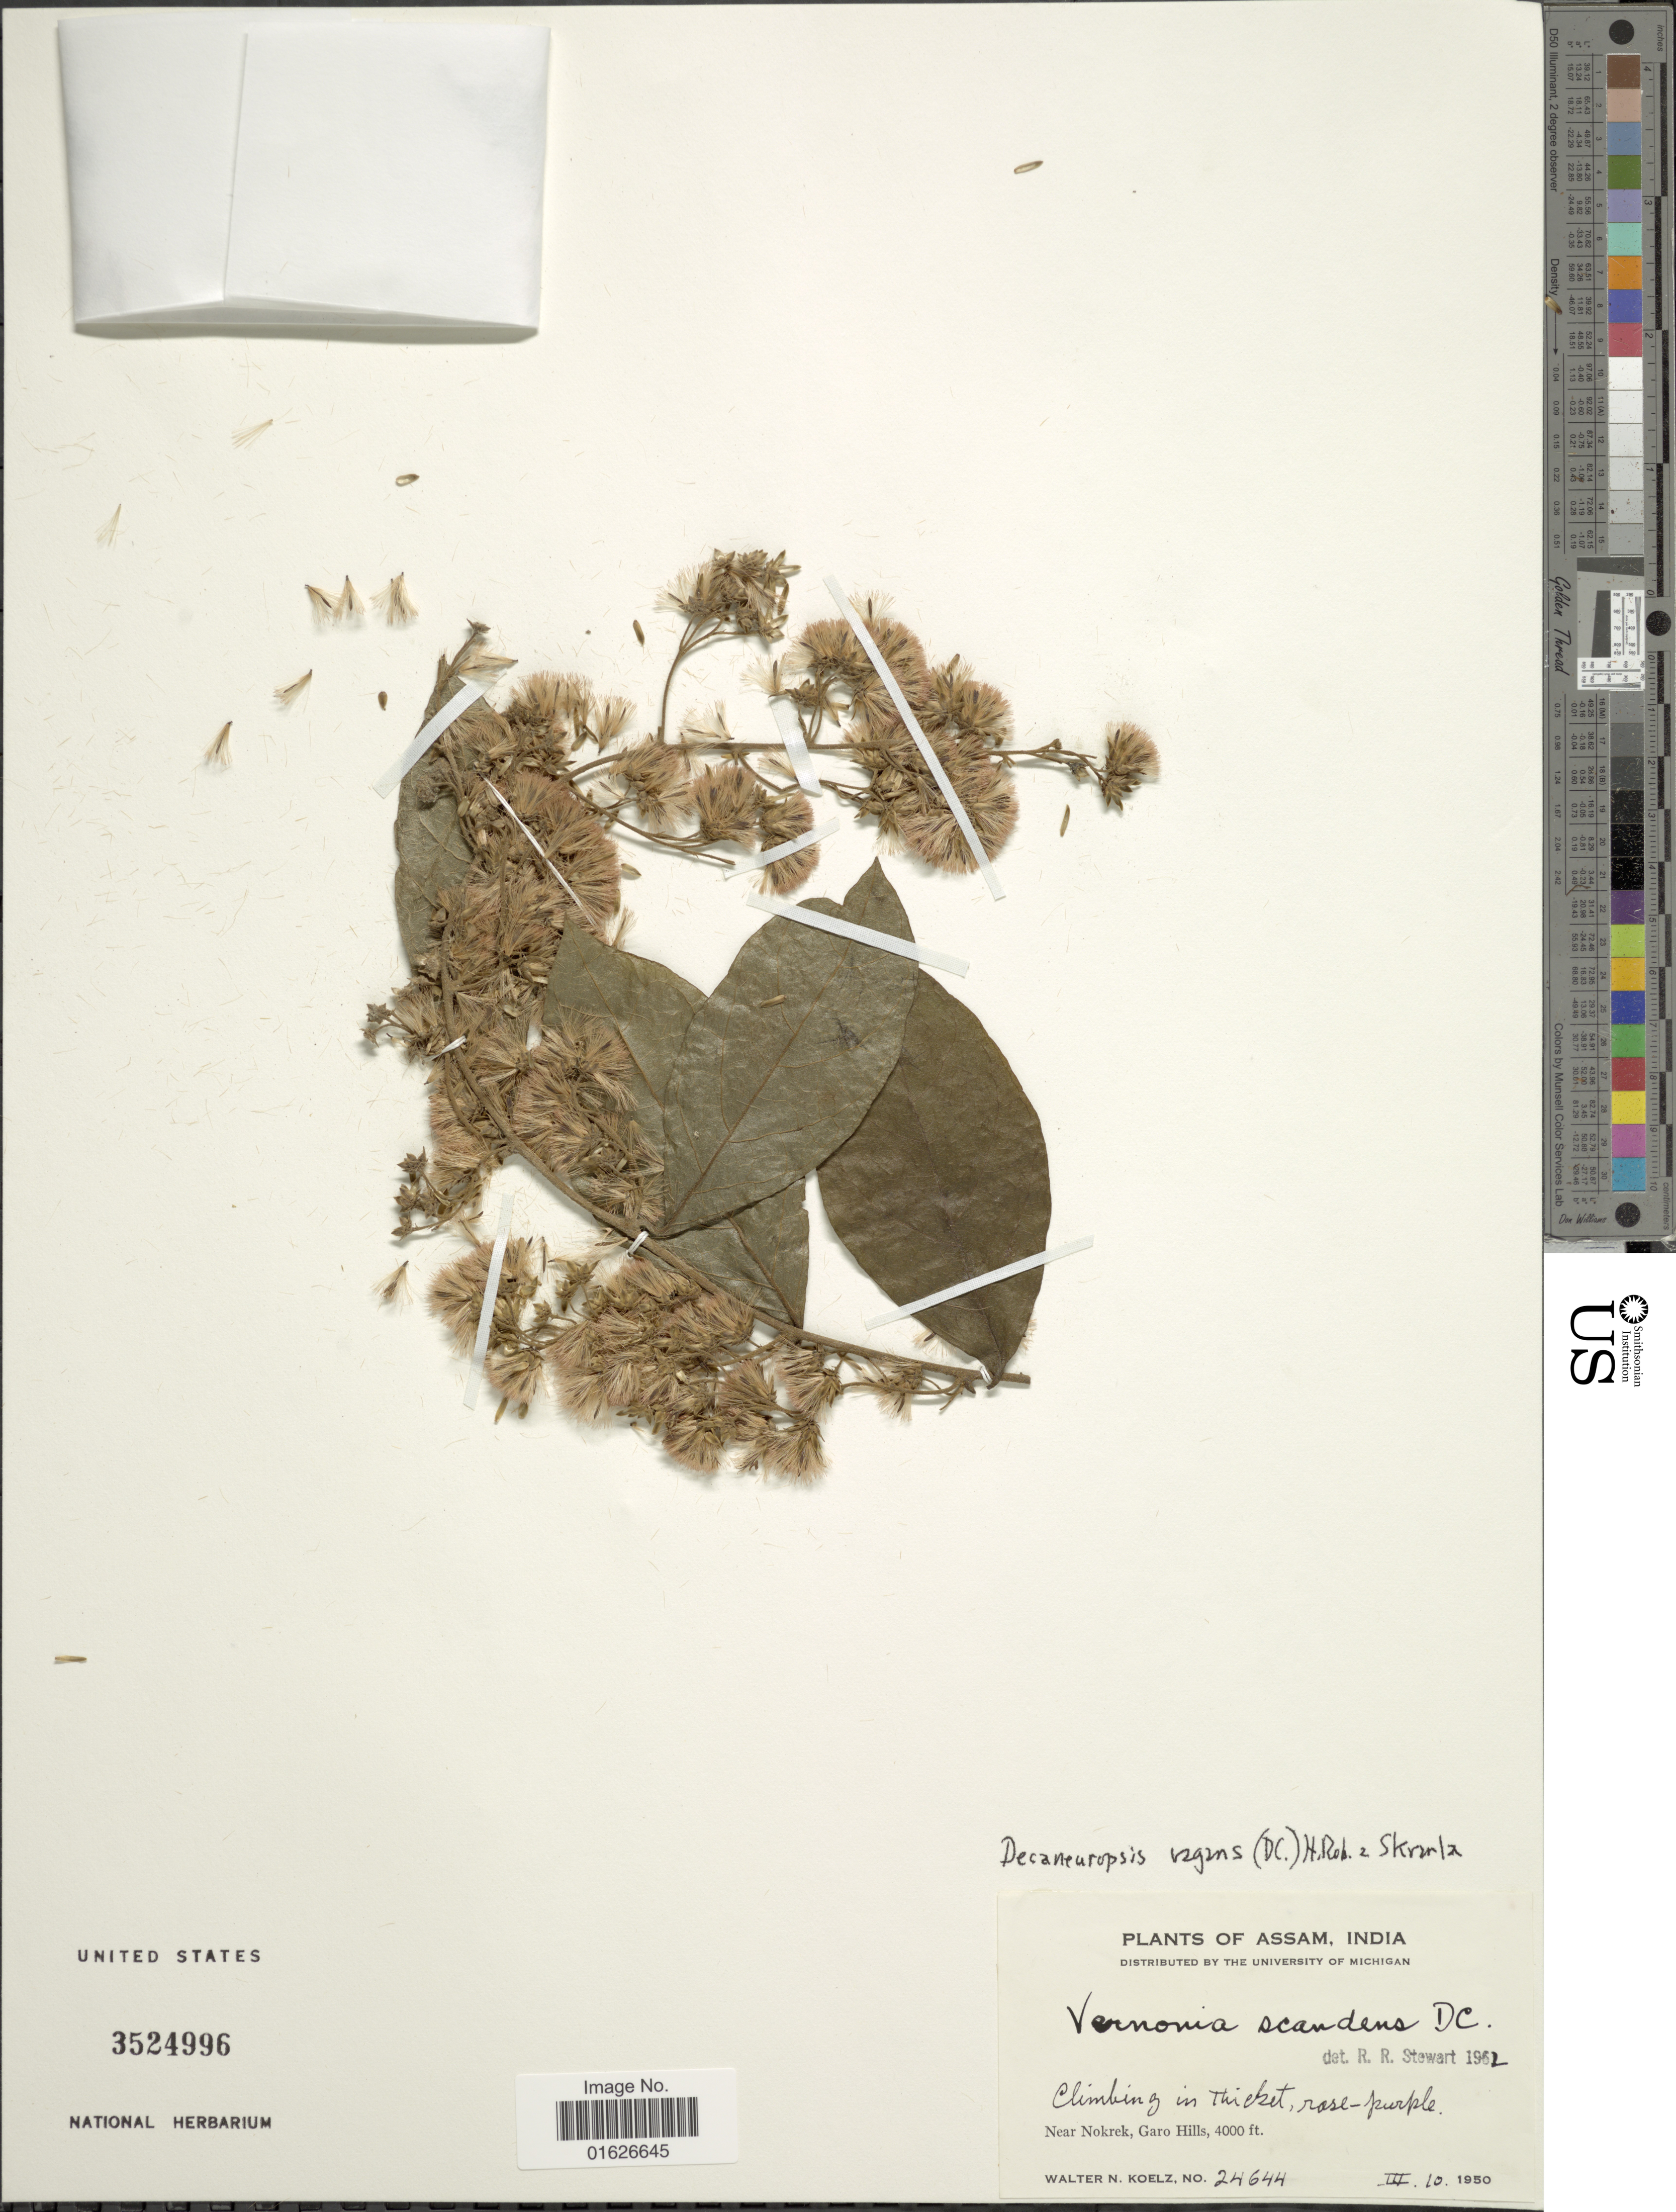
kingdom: Plantae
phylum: Tracheophyta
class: Magnoliopsida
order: Asterales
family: Asteraceae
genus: Decaneuropsis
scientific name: Decaneuropsis vagans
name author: (DC.) H. Rob. & Skvarla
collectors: W. N. Koelz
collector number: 24644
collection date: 1950-03-10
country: India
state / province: Meghalaya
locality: Near Nokrek, Garo Hills.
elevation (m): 1219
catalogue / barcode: US 3524966